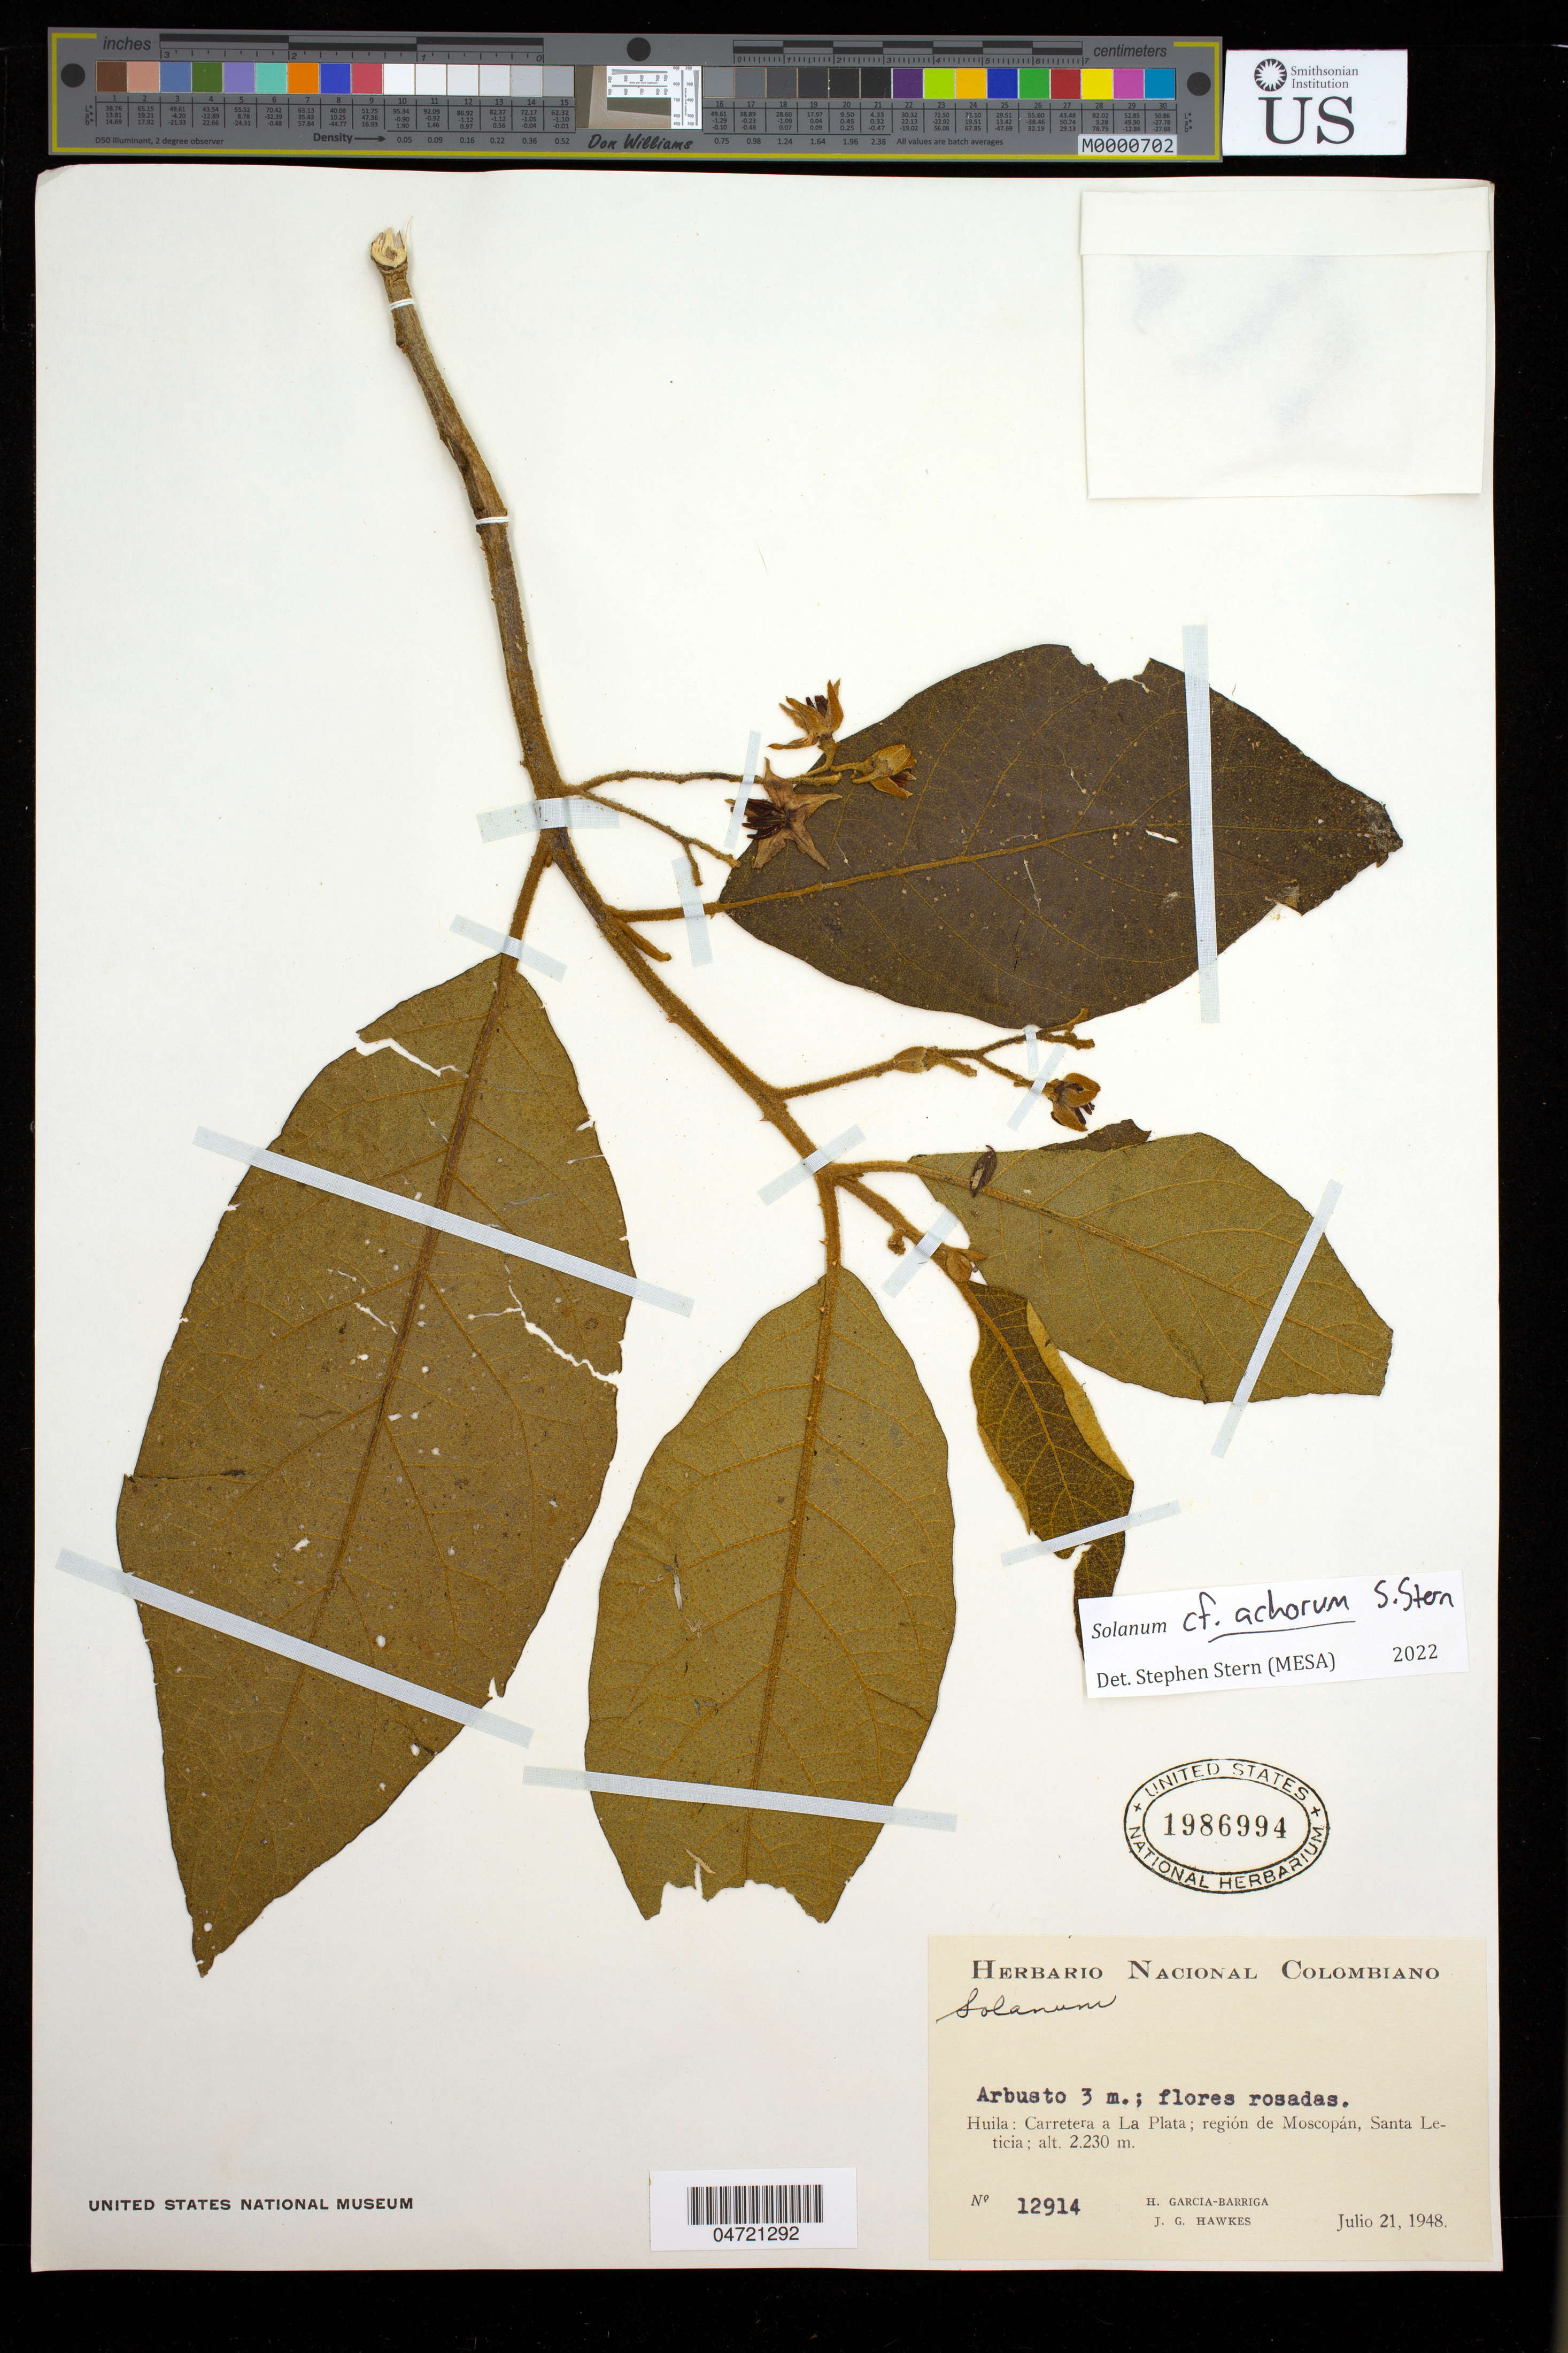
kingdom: Plantae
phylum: Tracheophyta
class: Magnoliopsida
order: Solanales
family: Solanaceae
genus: Solanum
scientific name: Solanum achorum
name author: S.R. Stern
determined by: Stern, S. R., (UT)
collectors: H. García Barriga & J. Hawkes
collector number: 12914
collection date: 1948-07-21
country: Colombia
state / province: Huila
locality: Carretera a La Plata; región de Moscopán, Santa Leticia.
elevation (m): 2230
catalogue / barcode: US 1986994